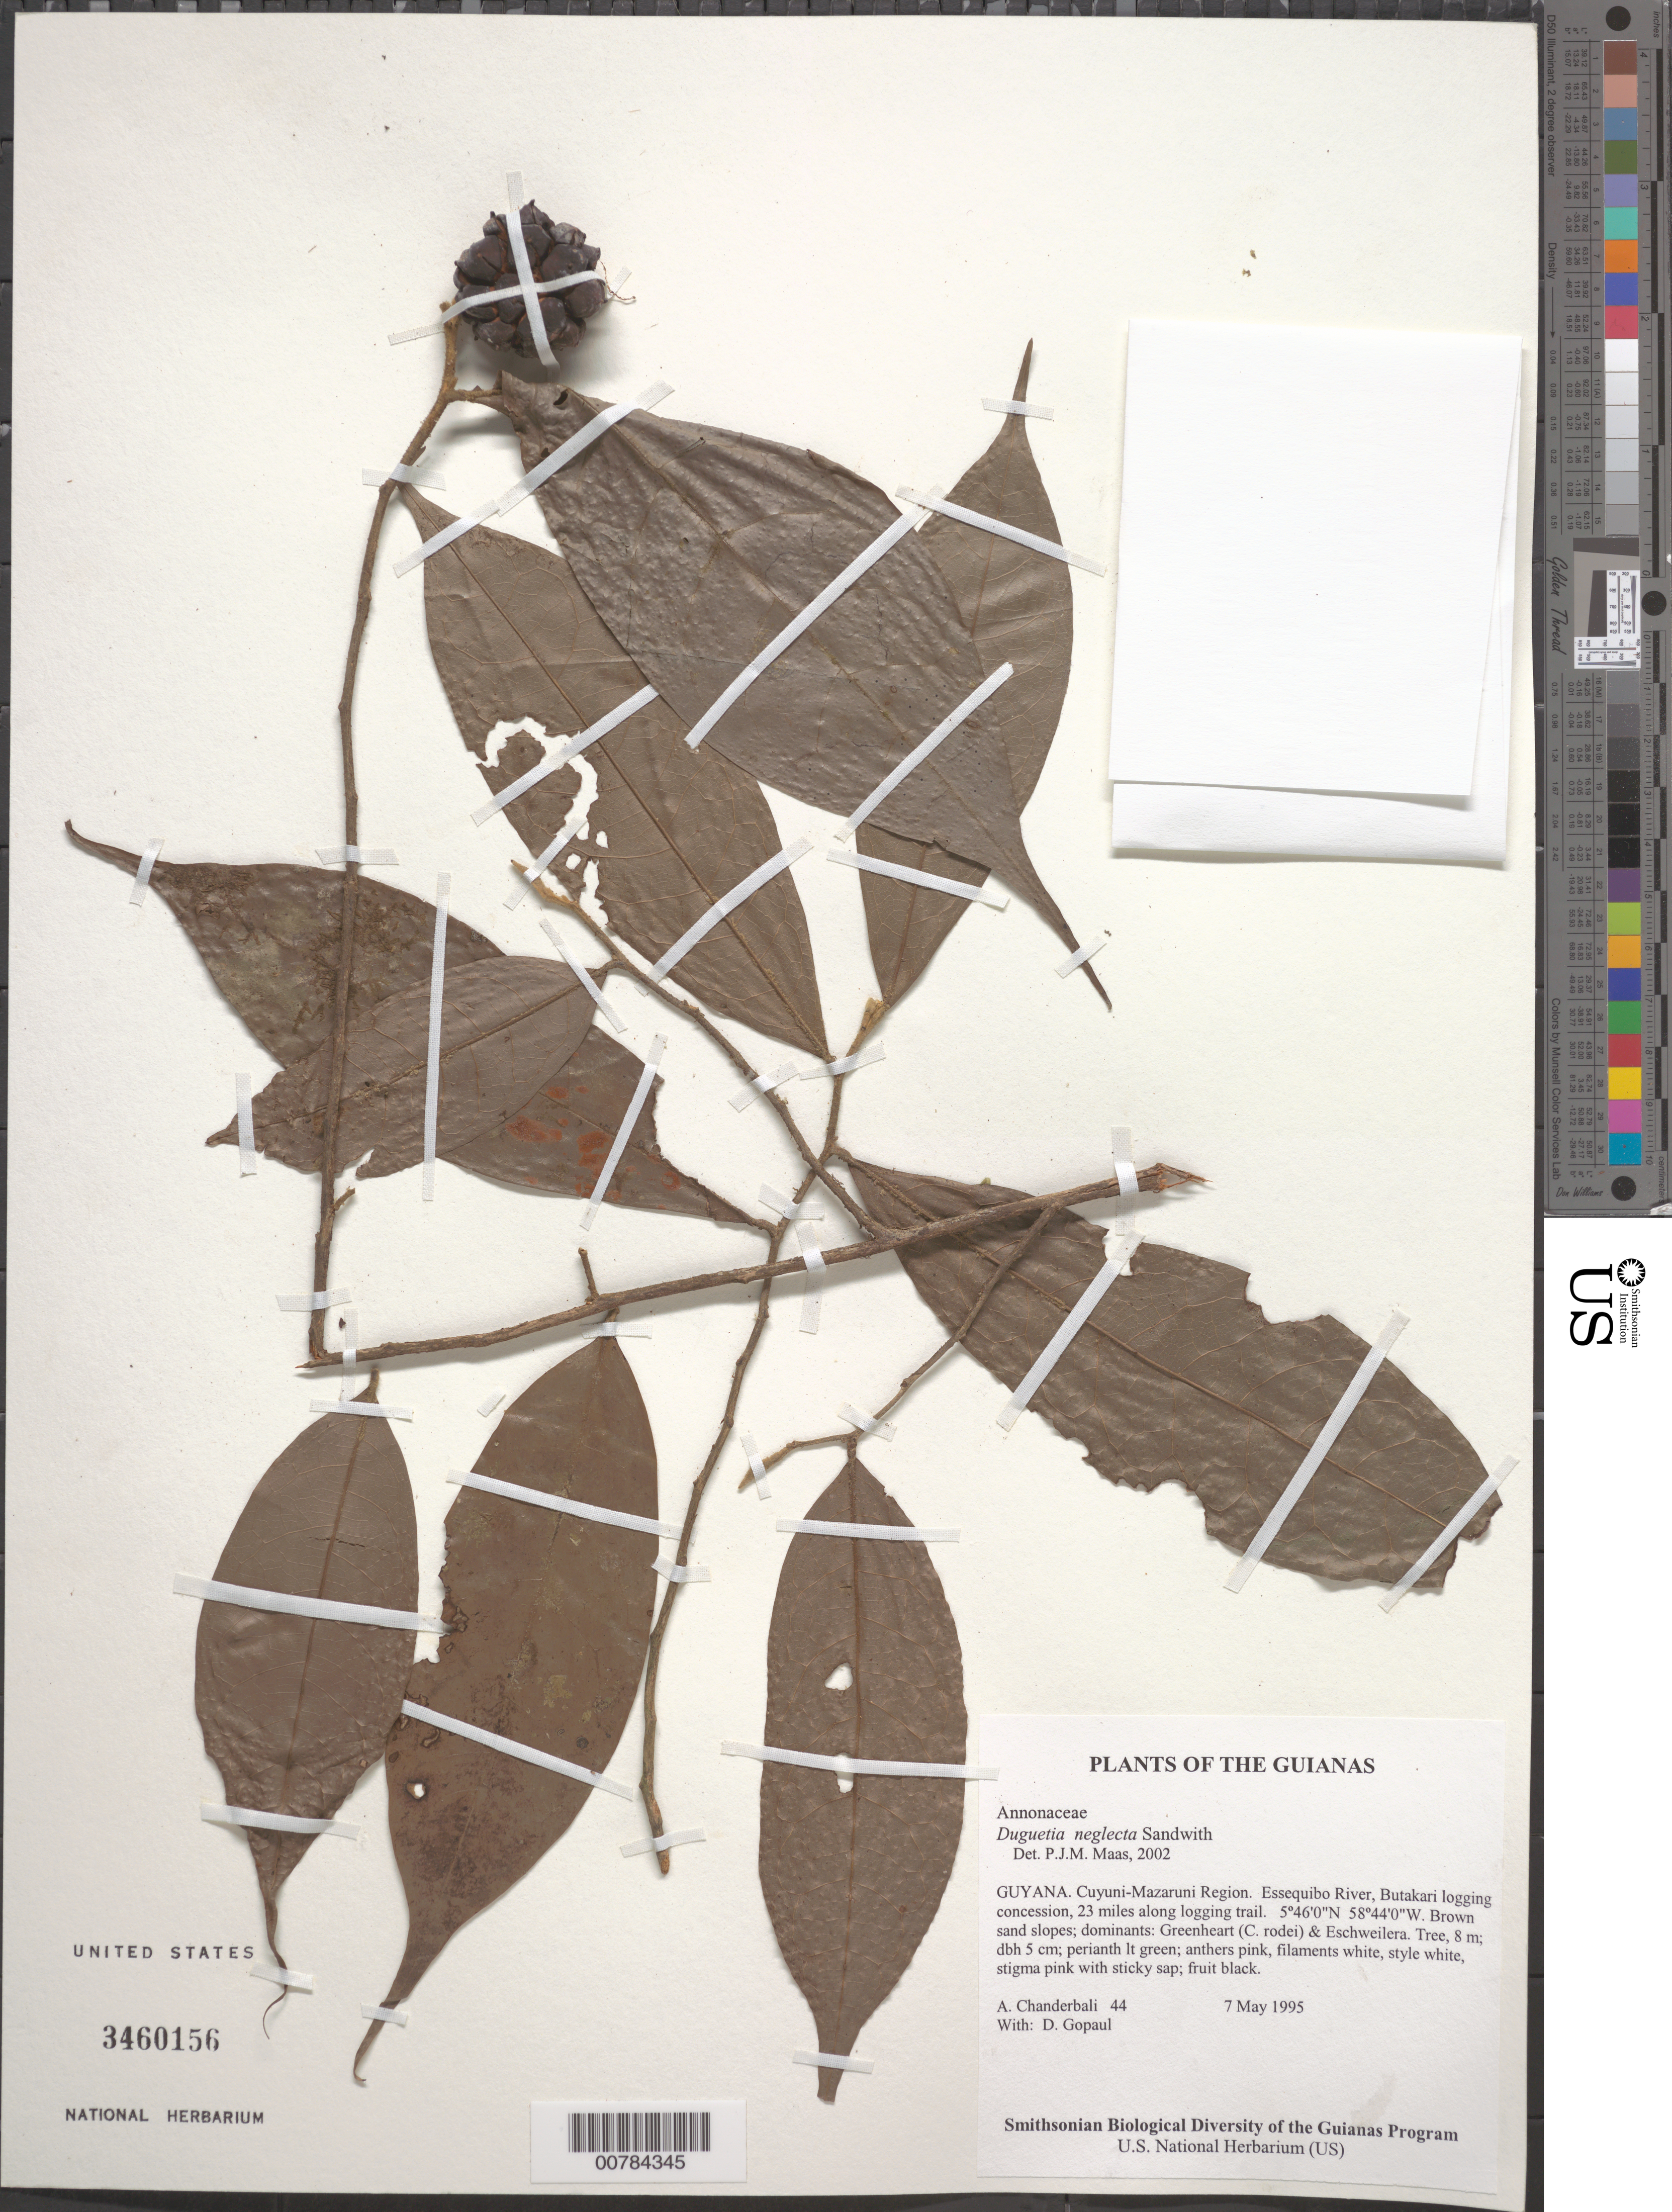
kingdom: Plantae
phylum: Tracheophyta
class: Magnoliopsida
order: Magnoliales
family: Annonaceae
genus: Duguetia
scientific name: Duguetia neglecta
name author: Sandwith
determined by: Maas, Paul J. M.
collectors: A. S. Chanderbali & D. Gopaul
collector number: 0044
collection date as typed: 7 May 1995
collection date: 1995-05-07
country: Guyana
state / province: Cuyuni-Mazaruni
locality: Essequibo River, Butakari logging concession, 23 miles along logging trail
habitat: Brown sand slopes; dominants: Greenheart (C. rodei) & Eschweilera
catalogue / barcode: US 3460156